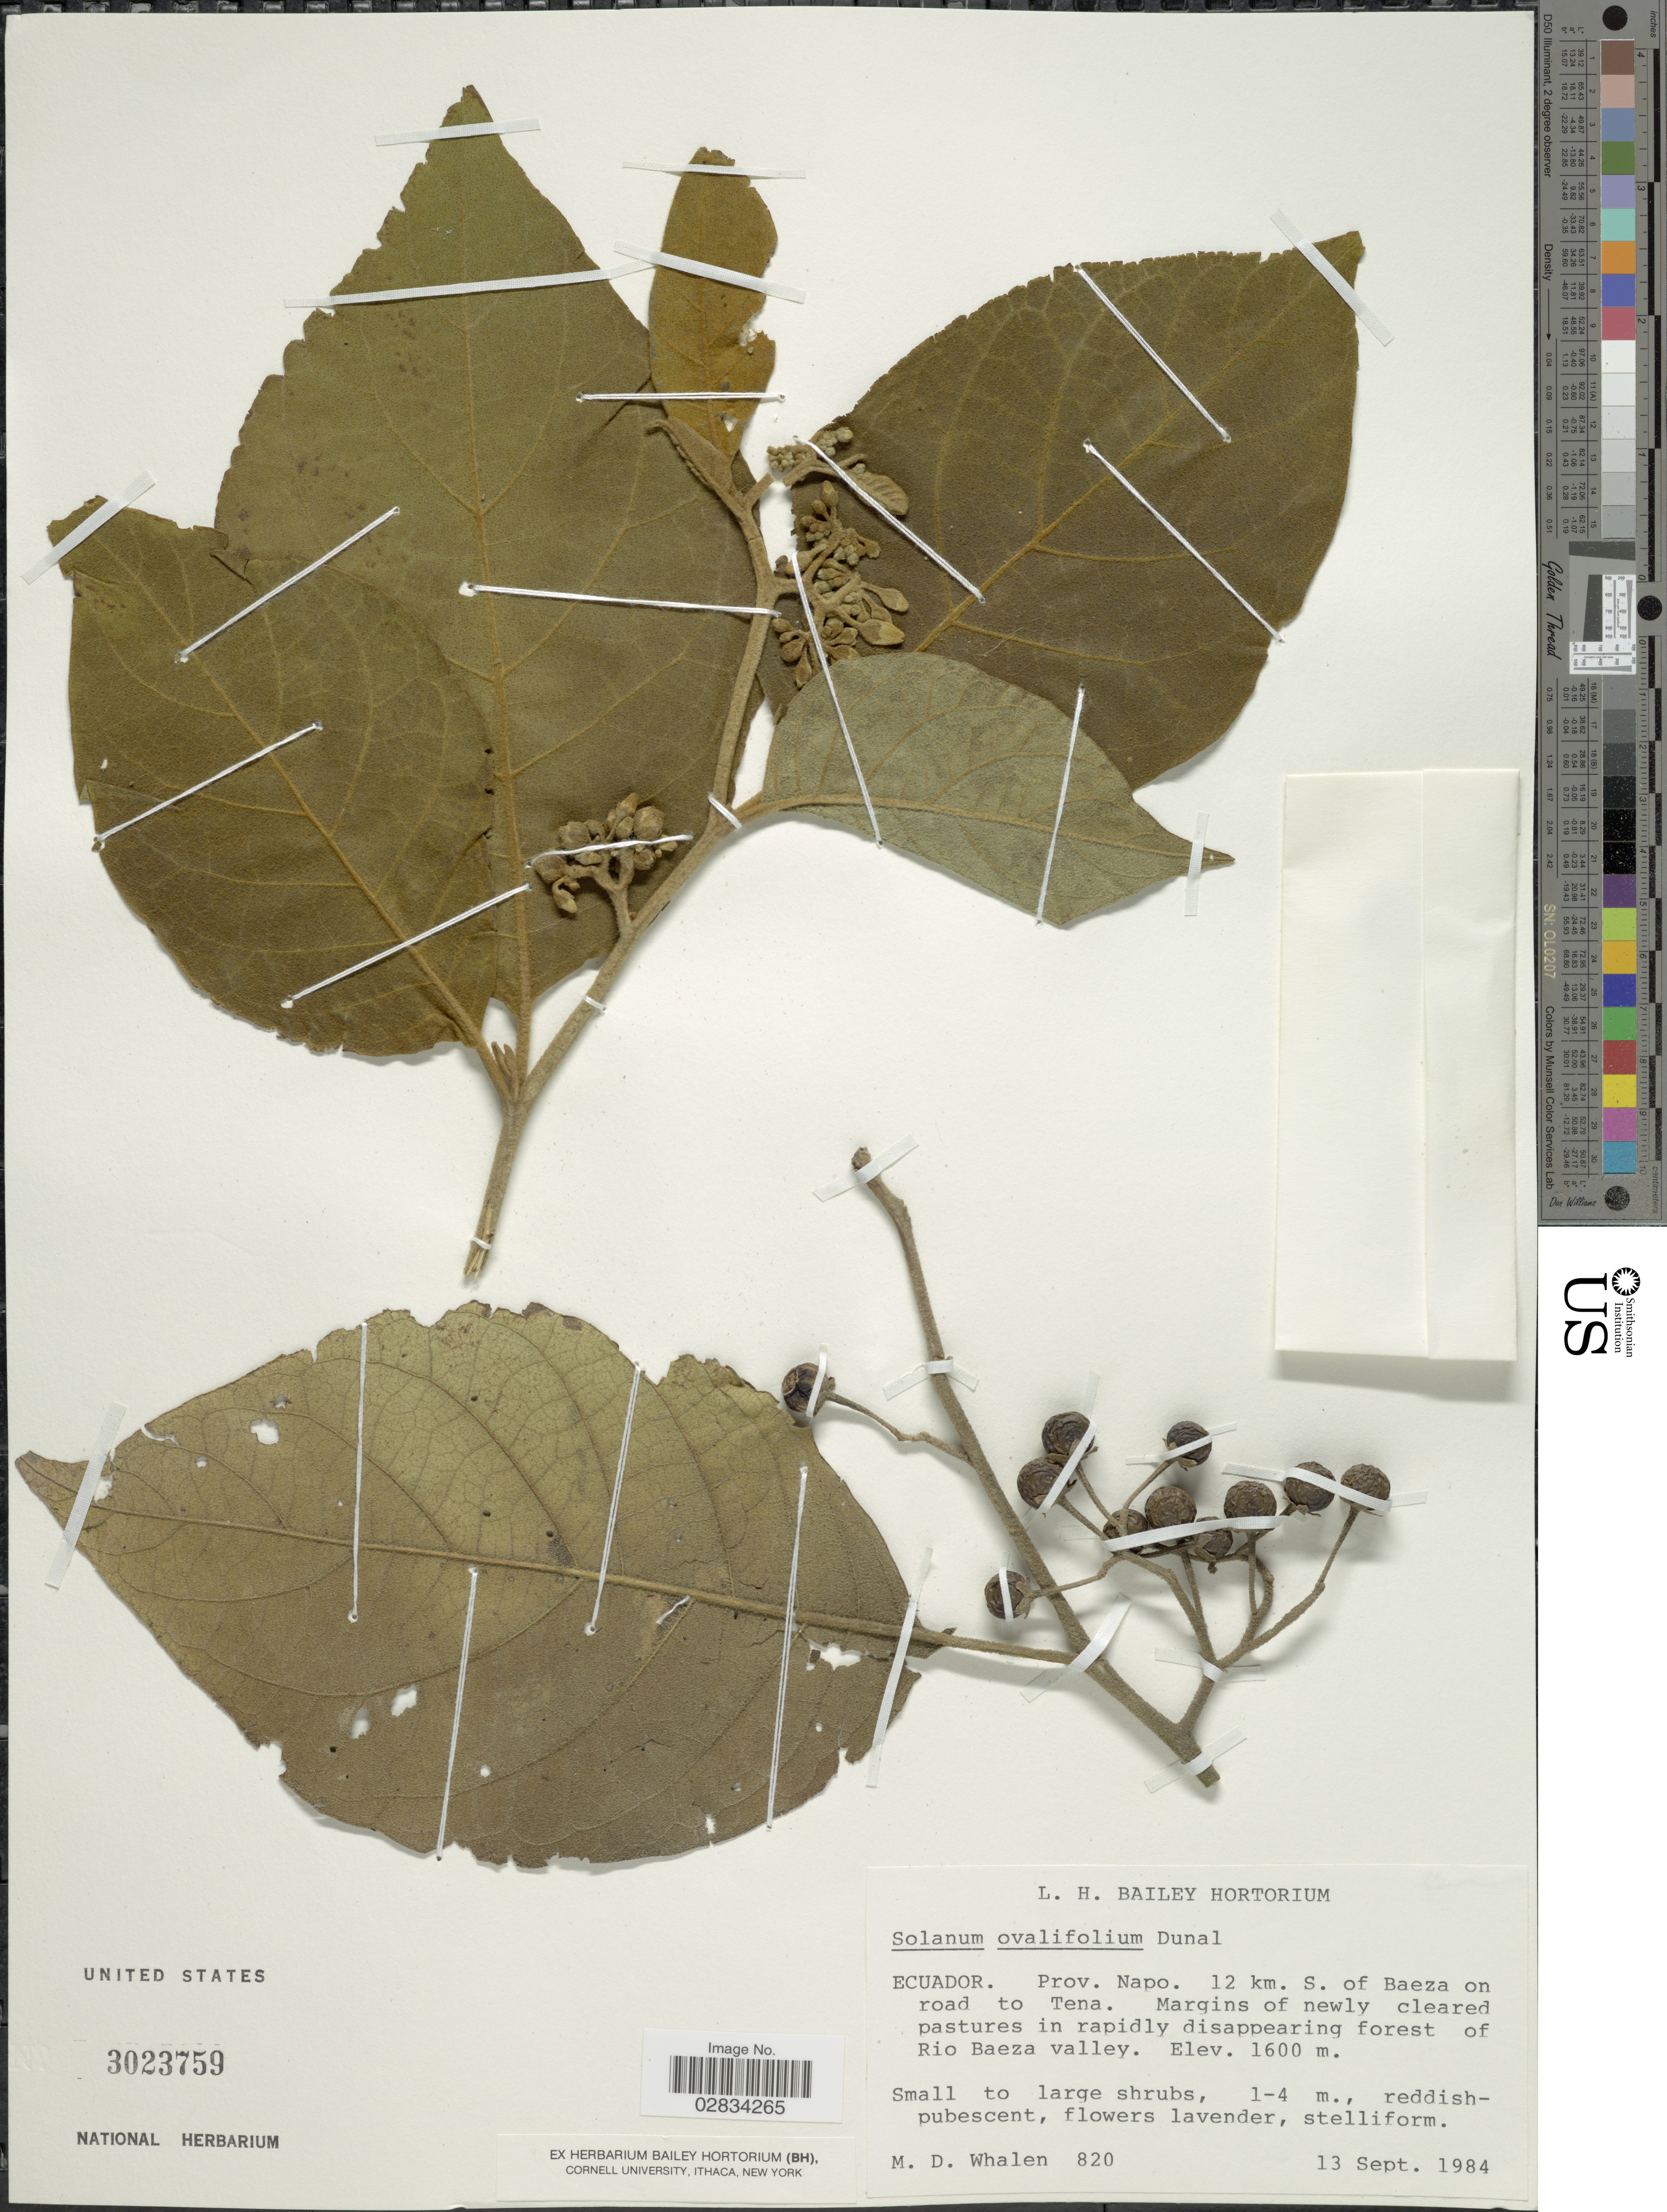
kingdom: Plantae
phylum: Tracheophyta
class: Magnoliopsida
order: Solanales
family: Solanaceae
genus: Solanum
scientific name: Solanum ovalifolium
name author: Dunal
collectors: M. Whalen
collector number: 820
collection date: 1984-09-13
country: Ecuador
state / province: Napo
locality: Prov. Napo. 12 km. S. of Baeza on road to Tena. Margins of newly cleared pastured in rapidly disappearing forest of Rio Baeza valley.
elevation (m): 1600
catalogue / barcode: US 3023759